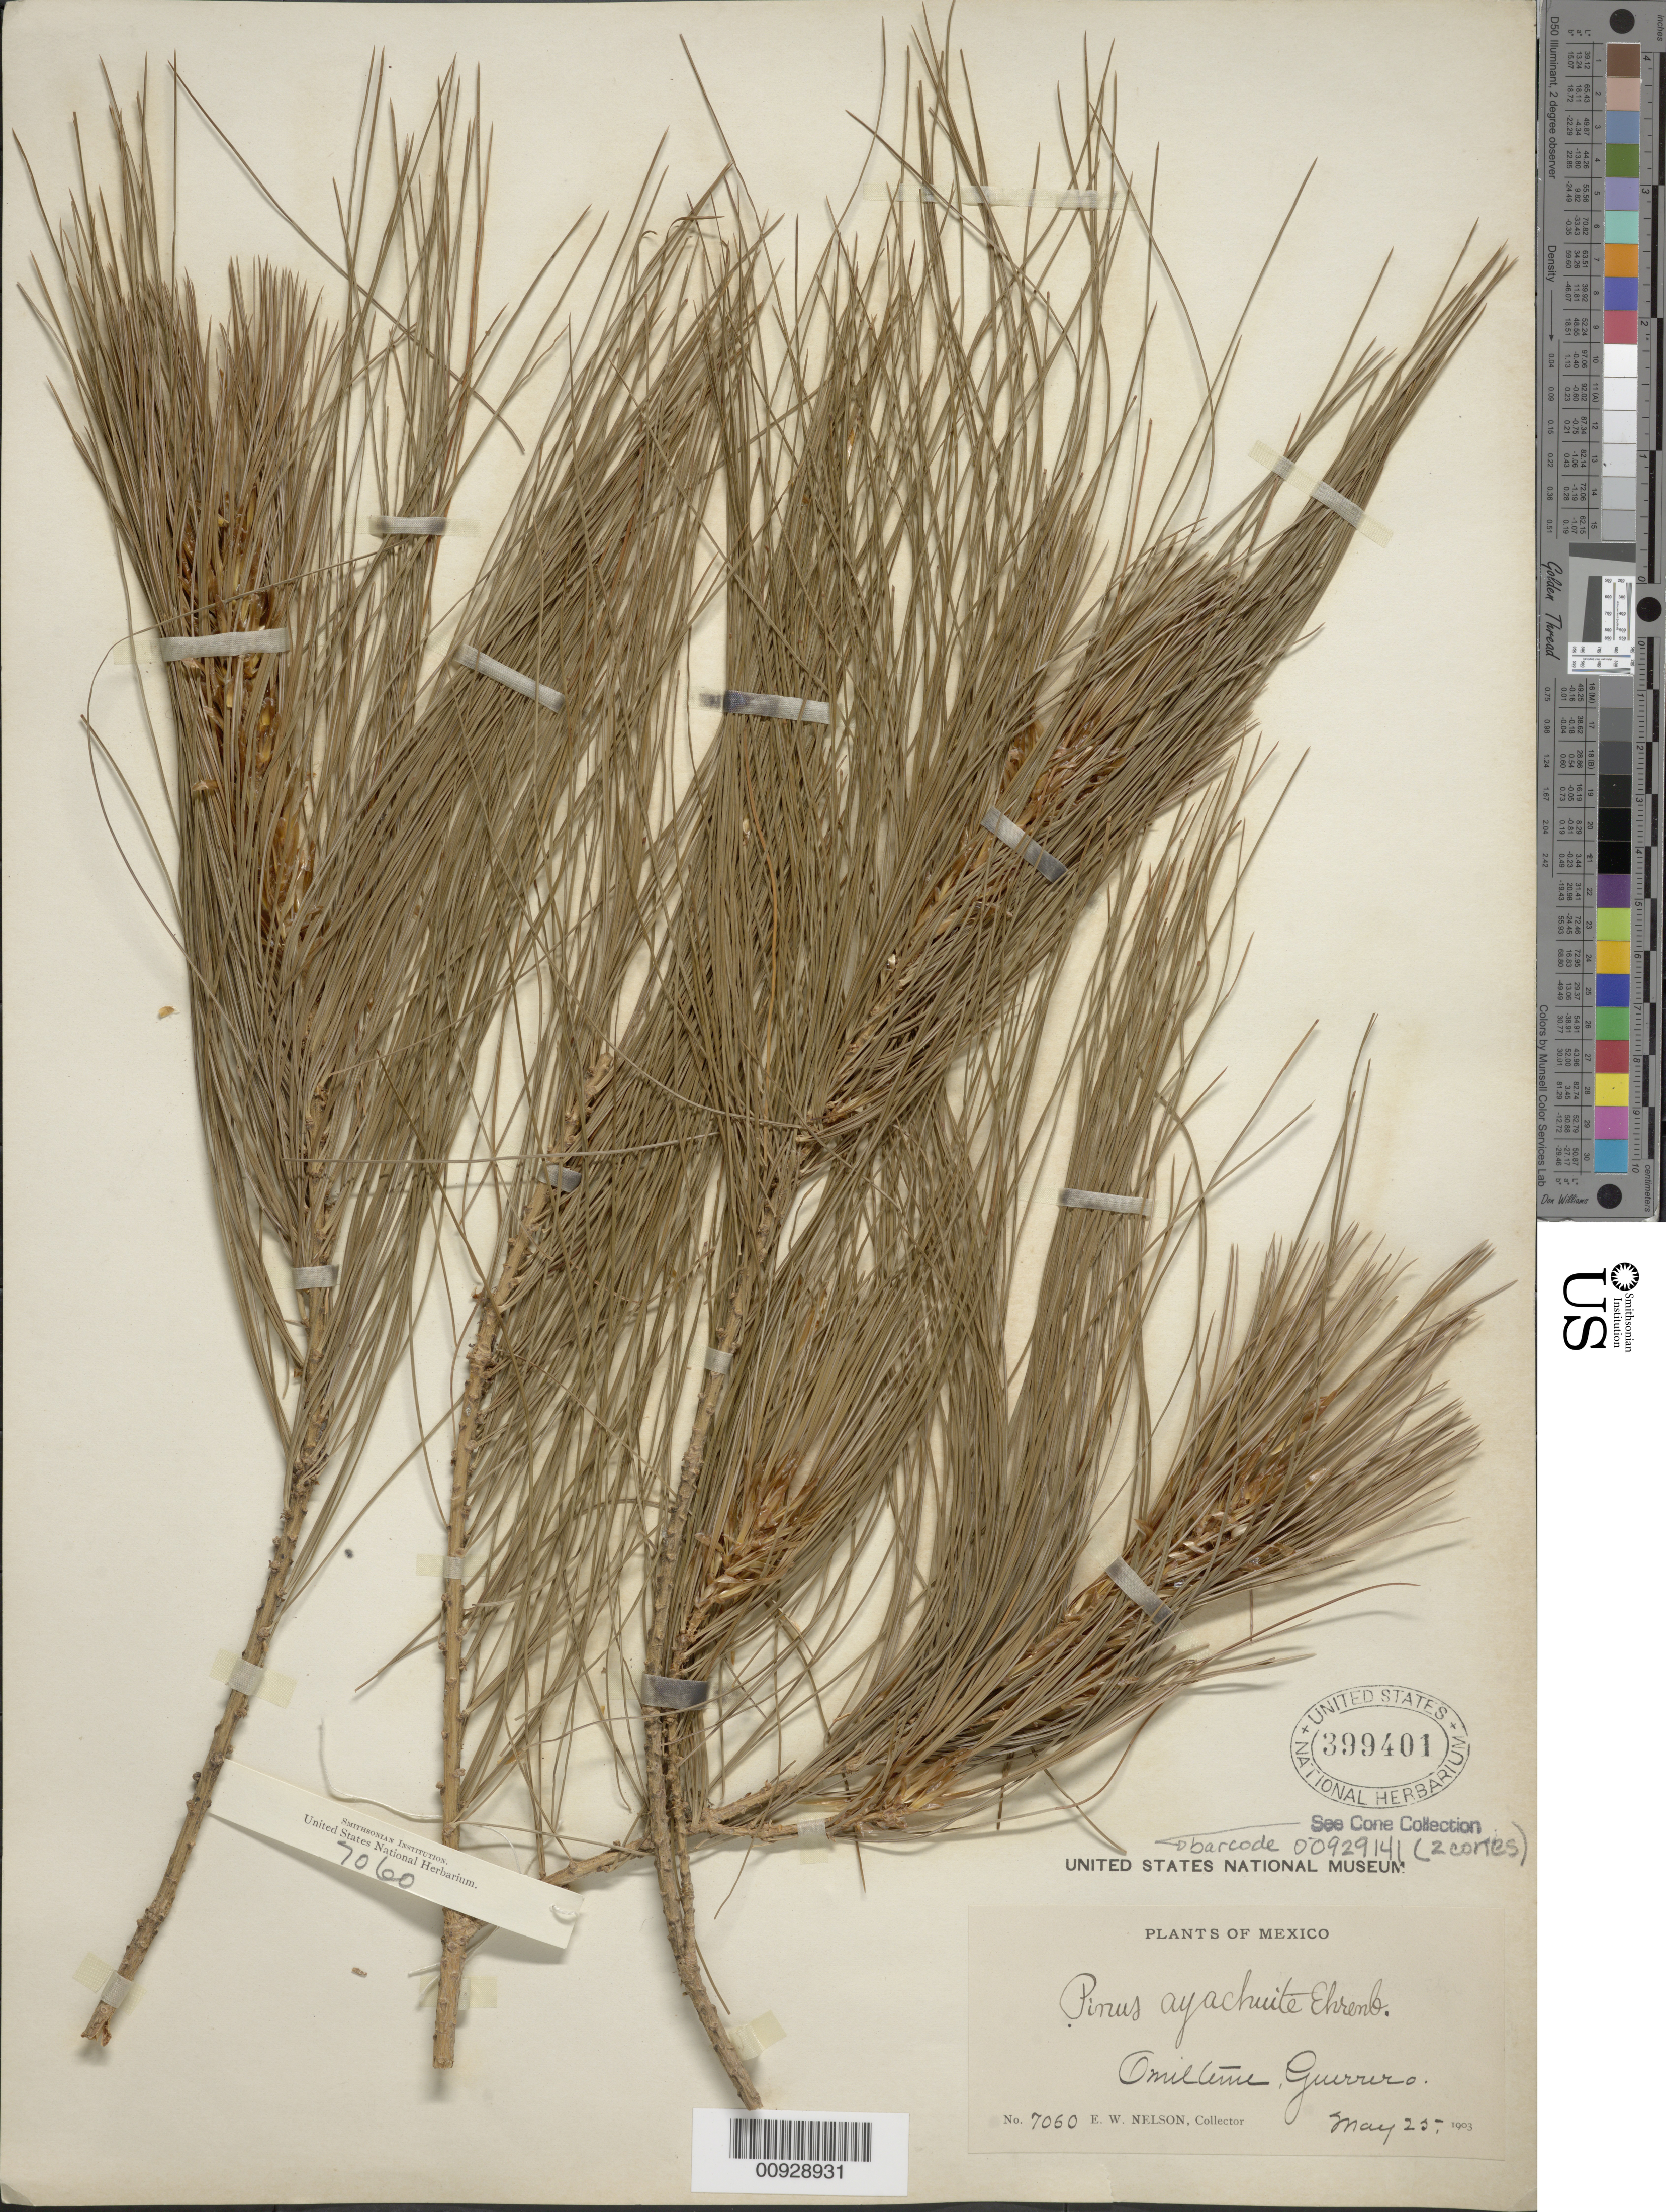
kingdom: Plantae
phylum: Tracheophyta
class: Pinopsida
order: Pinales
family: Pinaceae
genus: Pinus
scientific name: Pinus ayacahuite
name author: Ehrenb. ex Schltdl.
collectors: E. W. Nelson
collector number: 7060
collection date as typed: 25 May 1903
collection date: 1903-05-25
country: Mexico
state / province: Guerrero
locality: Omilteme.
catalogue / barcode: US 399401